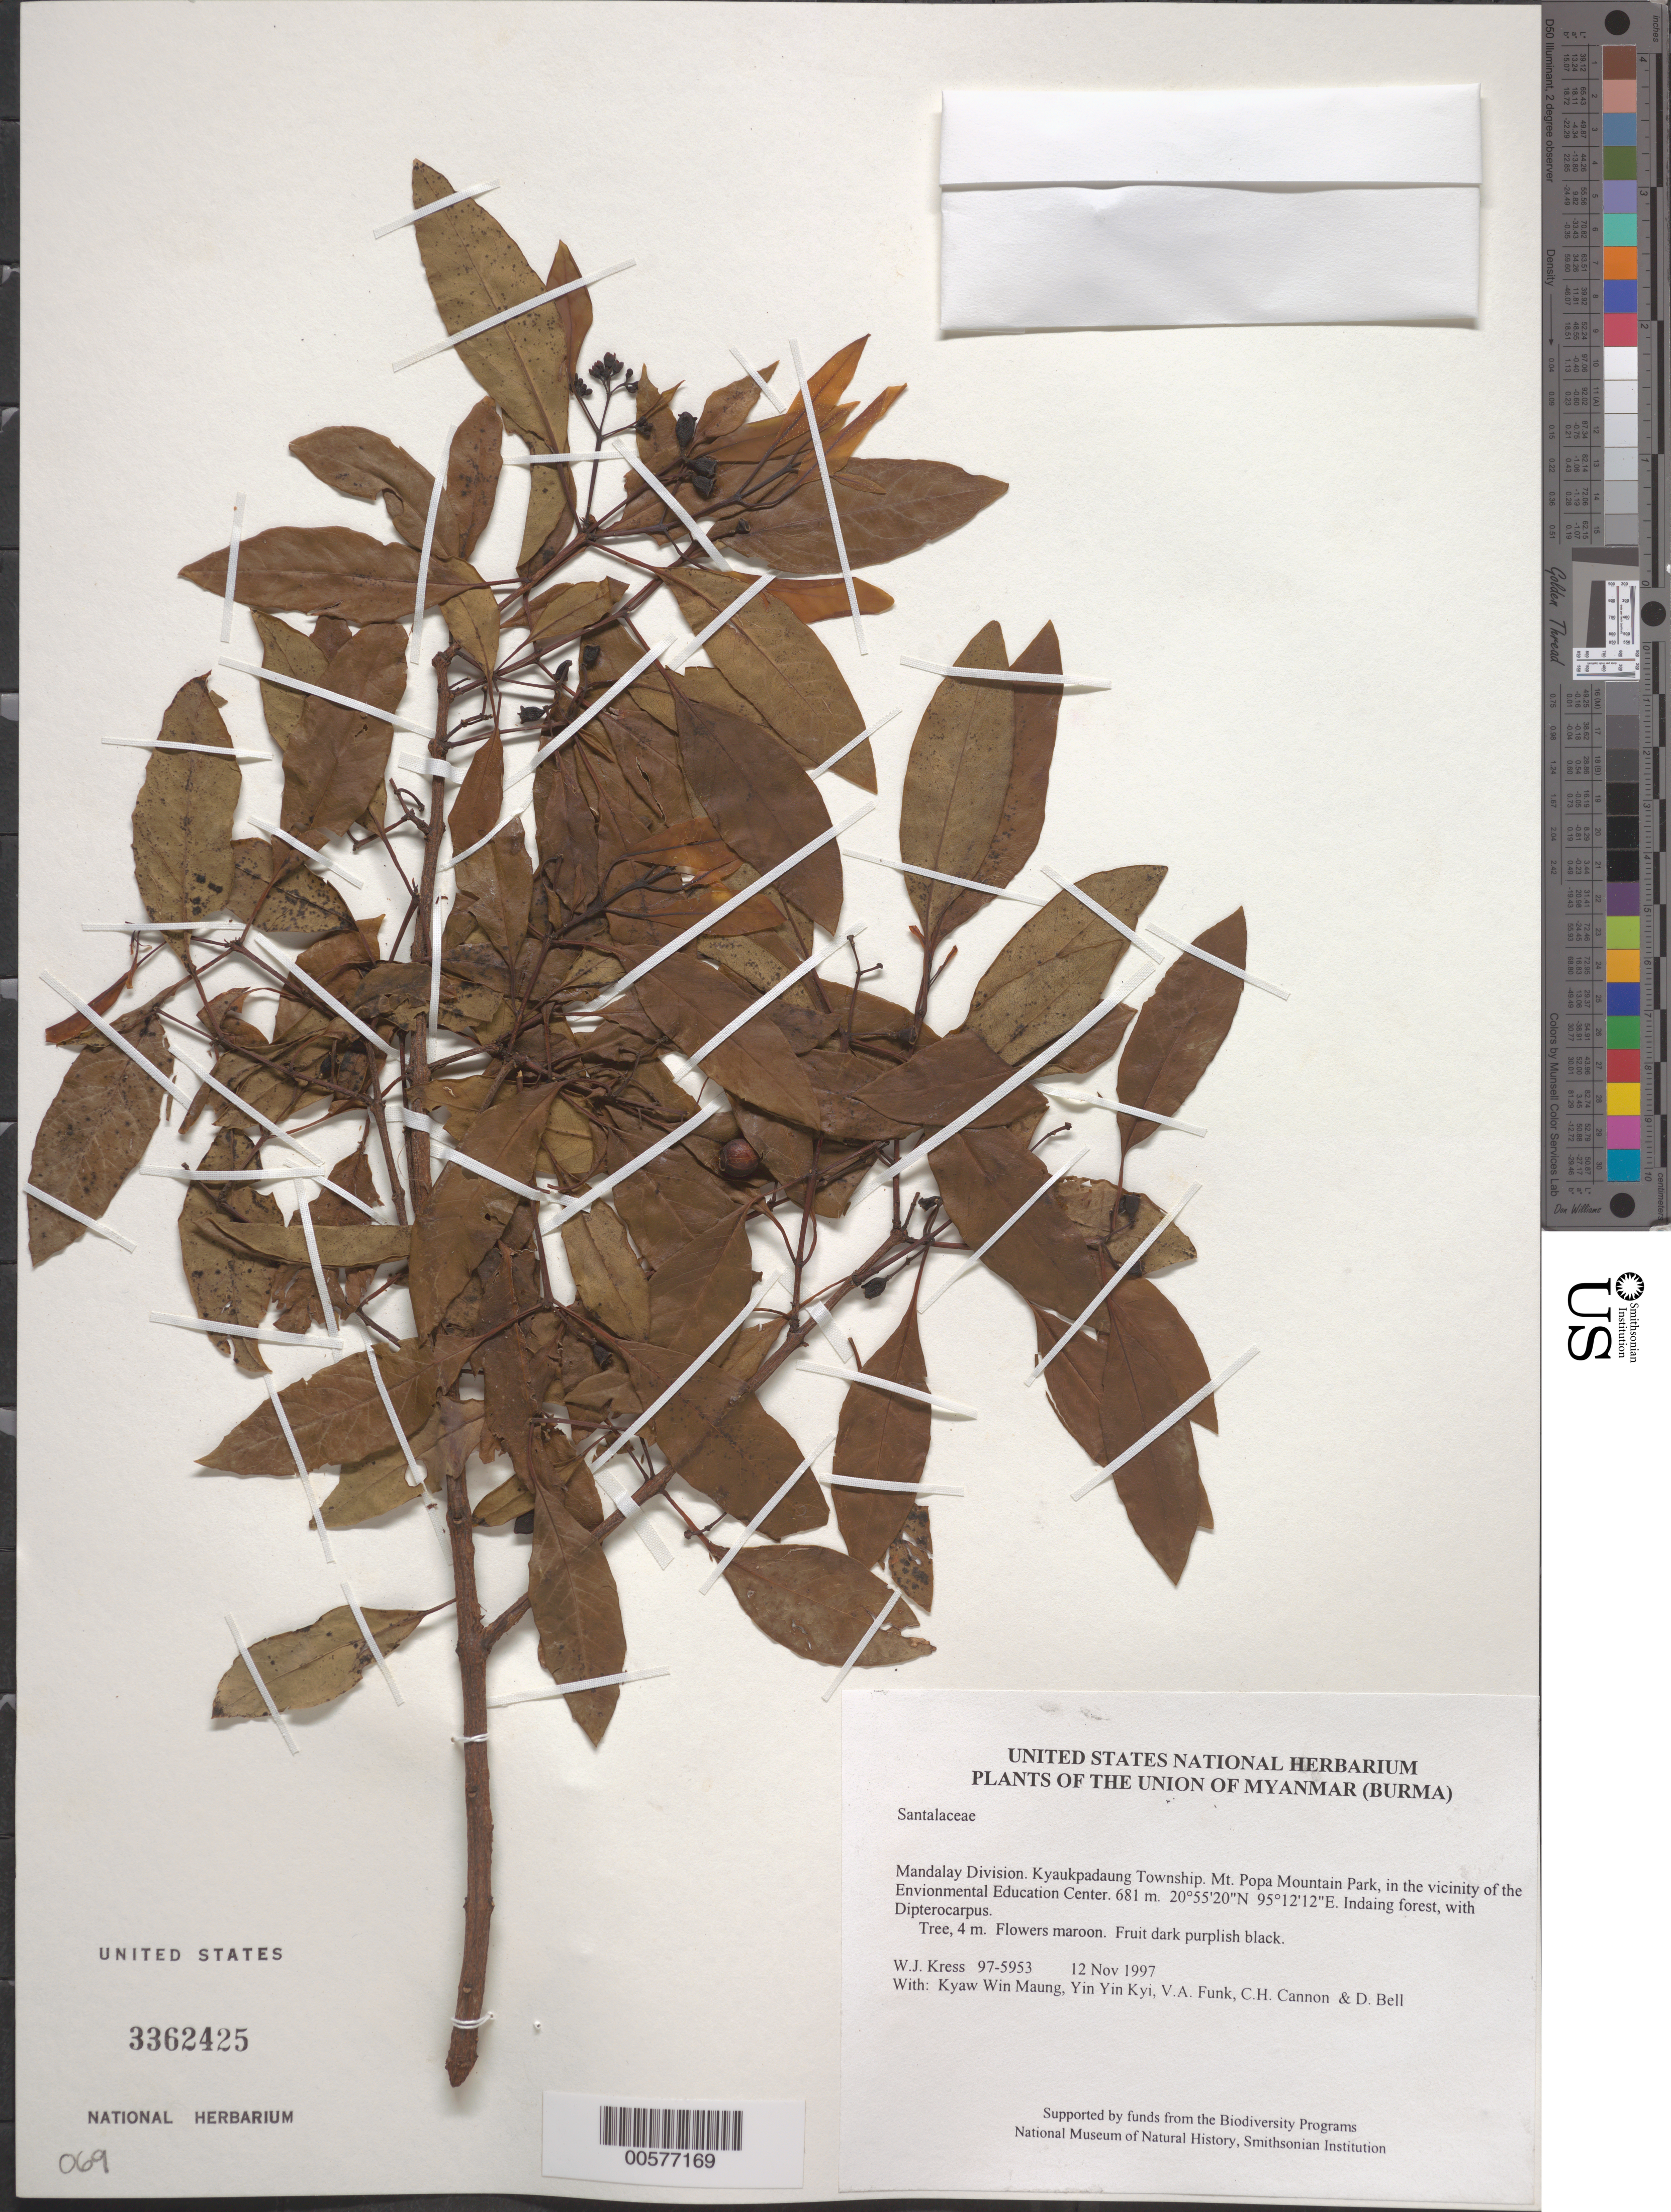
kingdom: Plantae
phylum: Tracheophyta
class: Magnoliopsida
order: Santalales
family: Santalaceae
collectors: W. J. Kress, Kyaw Win Maung, Yin Yin Kyi, V. Funk, C. H. Cannon & D. A. Bell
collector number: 97-5953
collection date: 1997-11-12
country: Myanmar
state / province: Mandalay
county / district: Kyaukpadaung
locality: Mt. Popa Mountain Park, in the vicinity of the Envionmental Education Center.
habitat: Indaing forest, with Dipterocarpus.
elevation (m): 681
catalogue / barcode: US 3362425